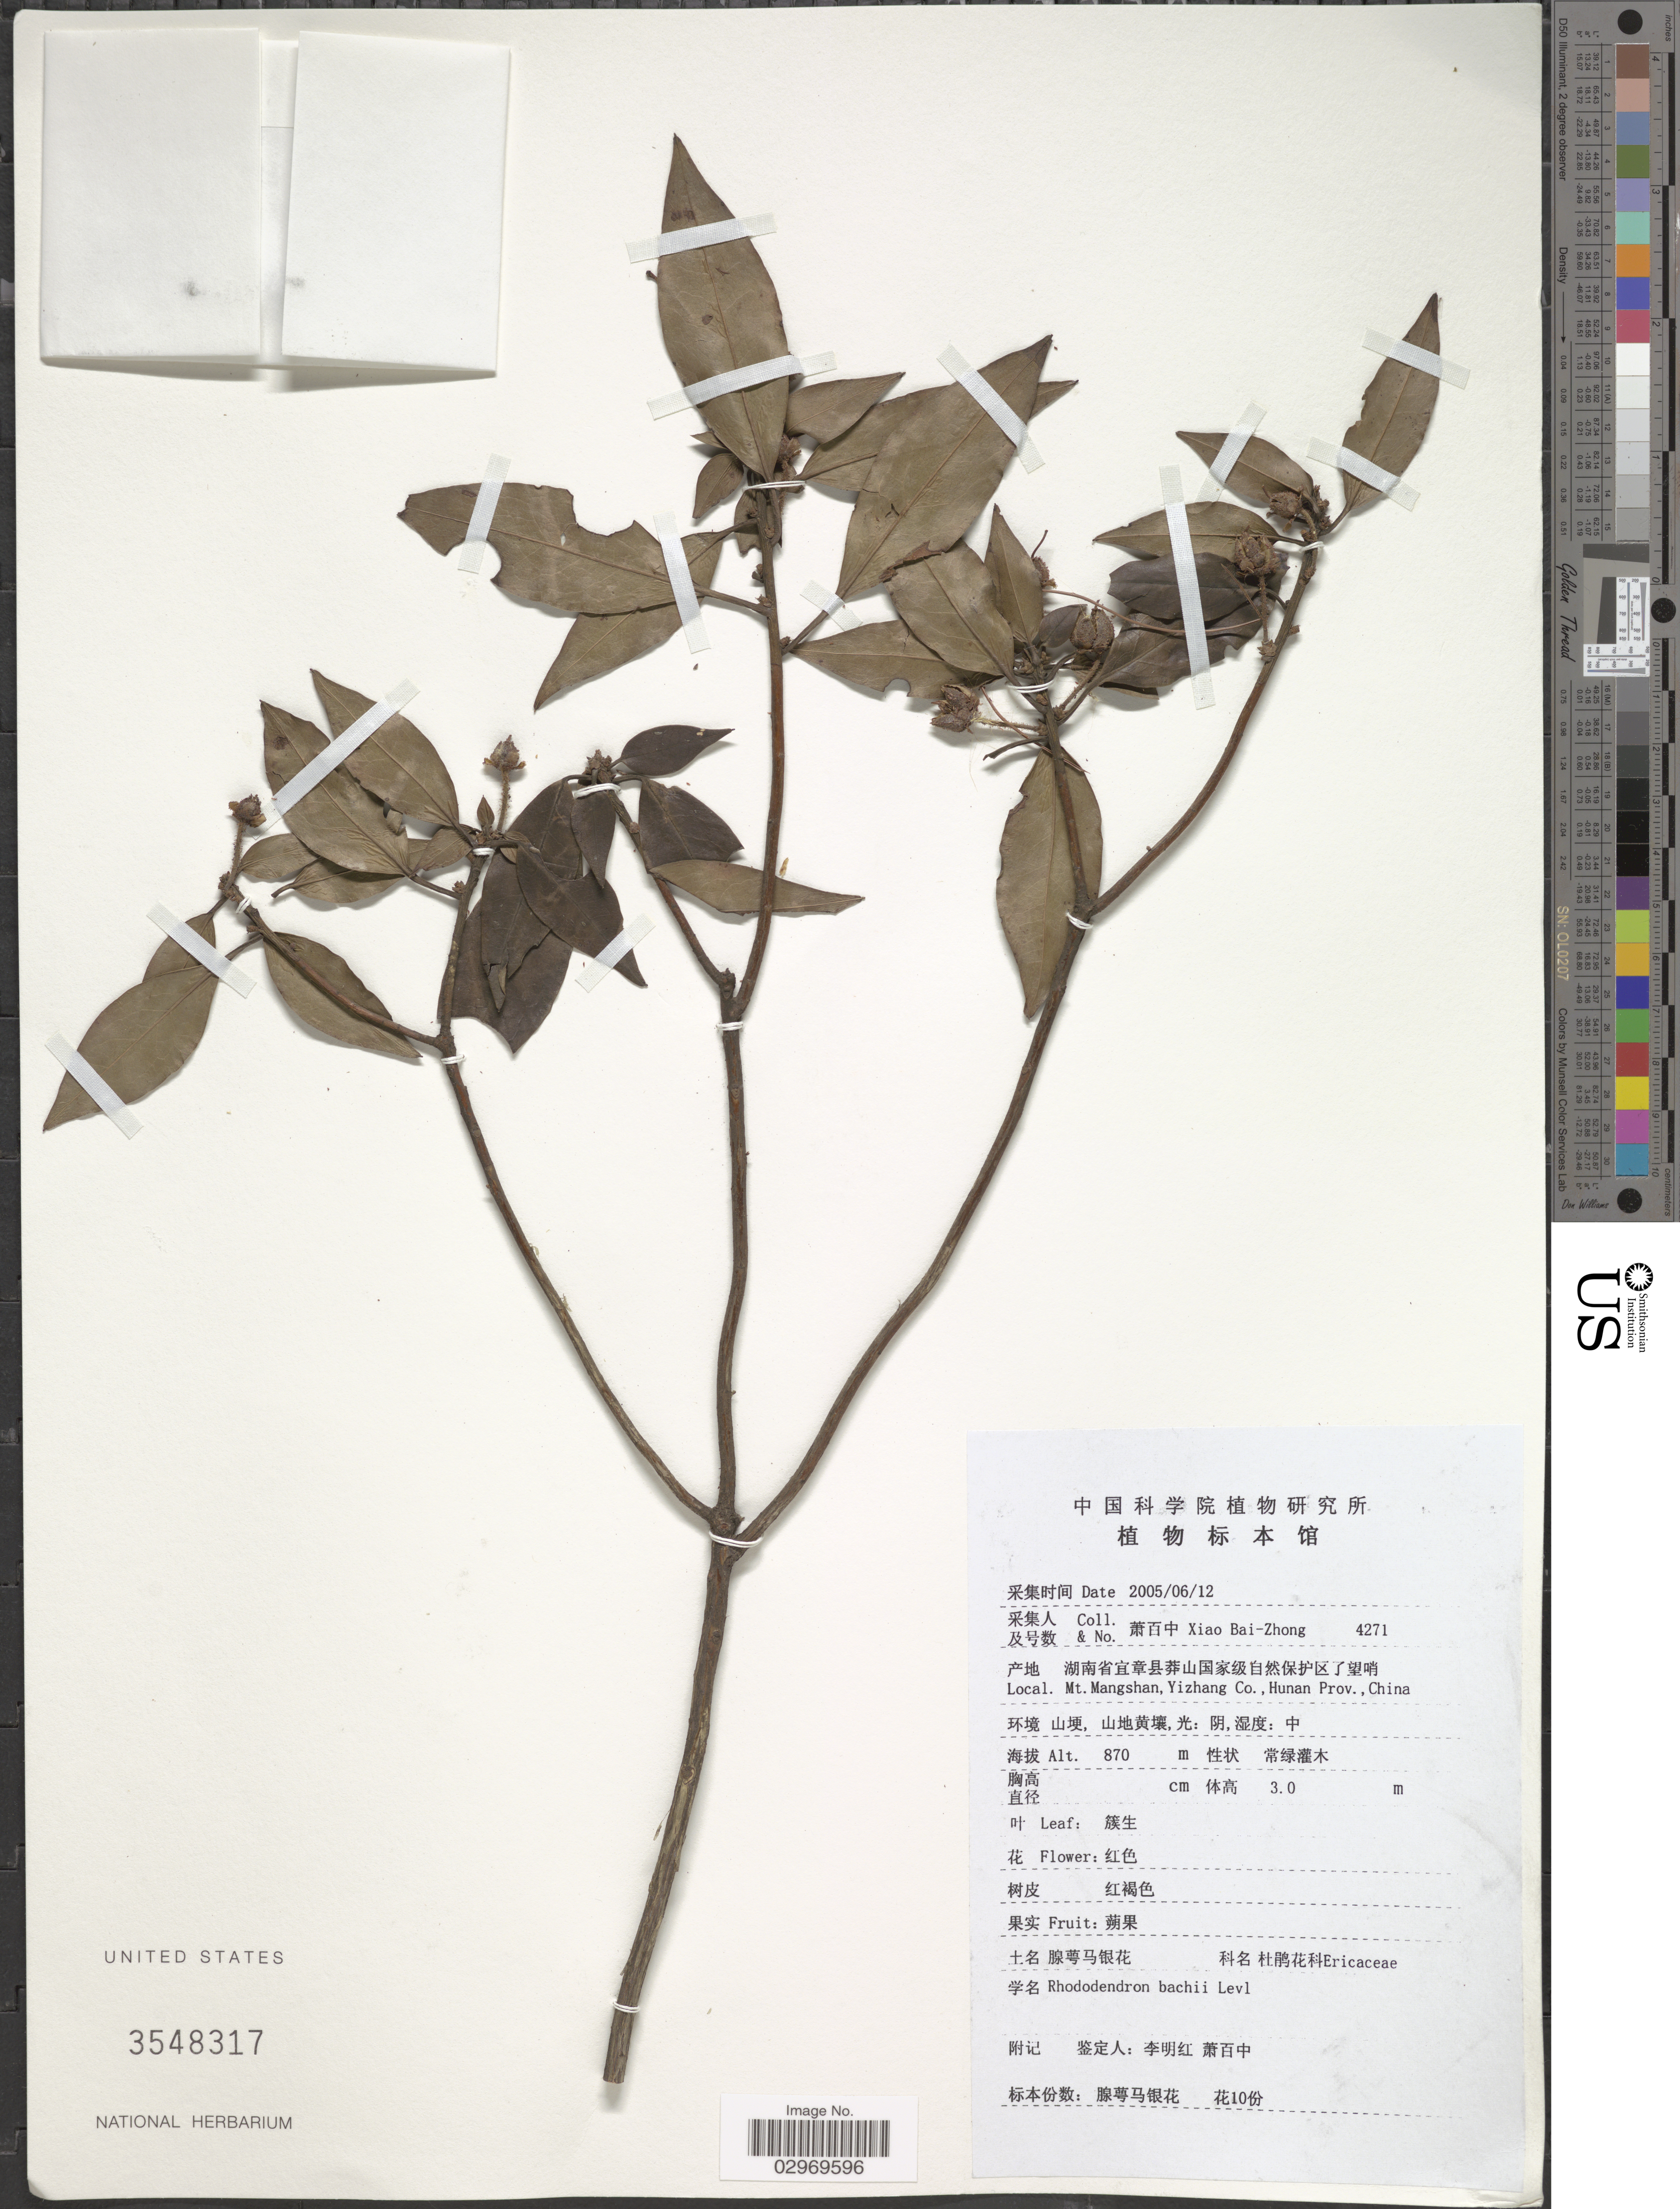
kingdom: Plantae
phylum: Tracheophyta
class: Magnoliopsida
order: Ericales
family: Ericaceae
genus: Rhododendron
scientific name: Rhododendron bachii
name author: H. Lév.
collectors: B. Z. Xiao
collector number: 4271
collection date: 2005-06-12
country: China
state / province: Hunan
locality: Mt. Mangshan, Yizhang Co, X.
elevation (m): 870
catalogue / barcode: US 3548317